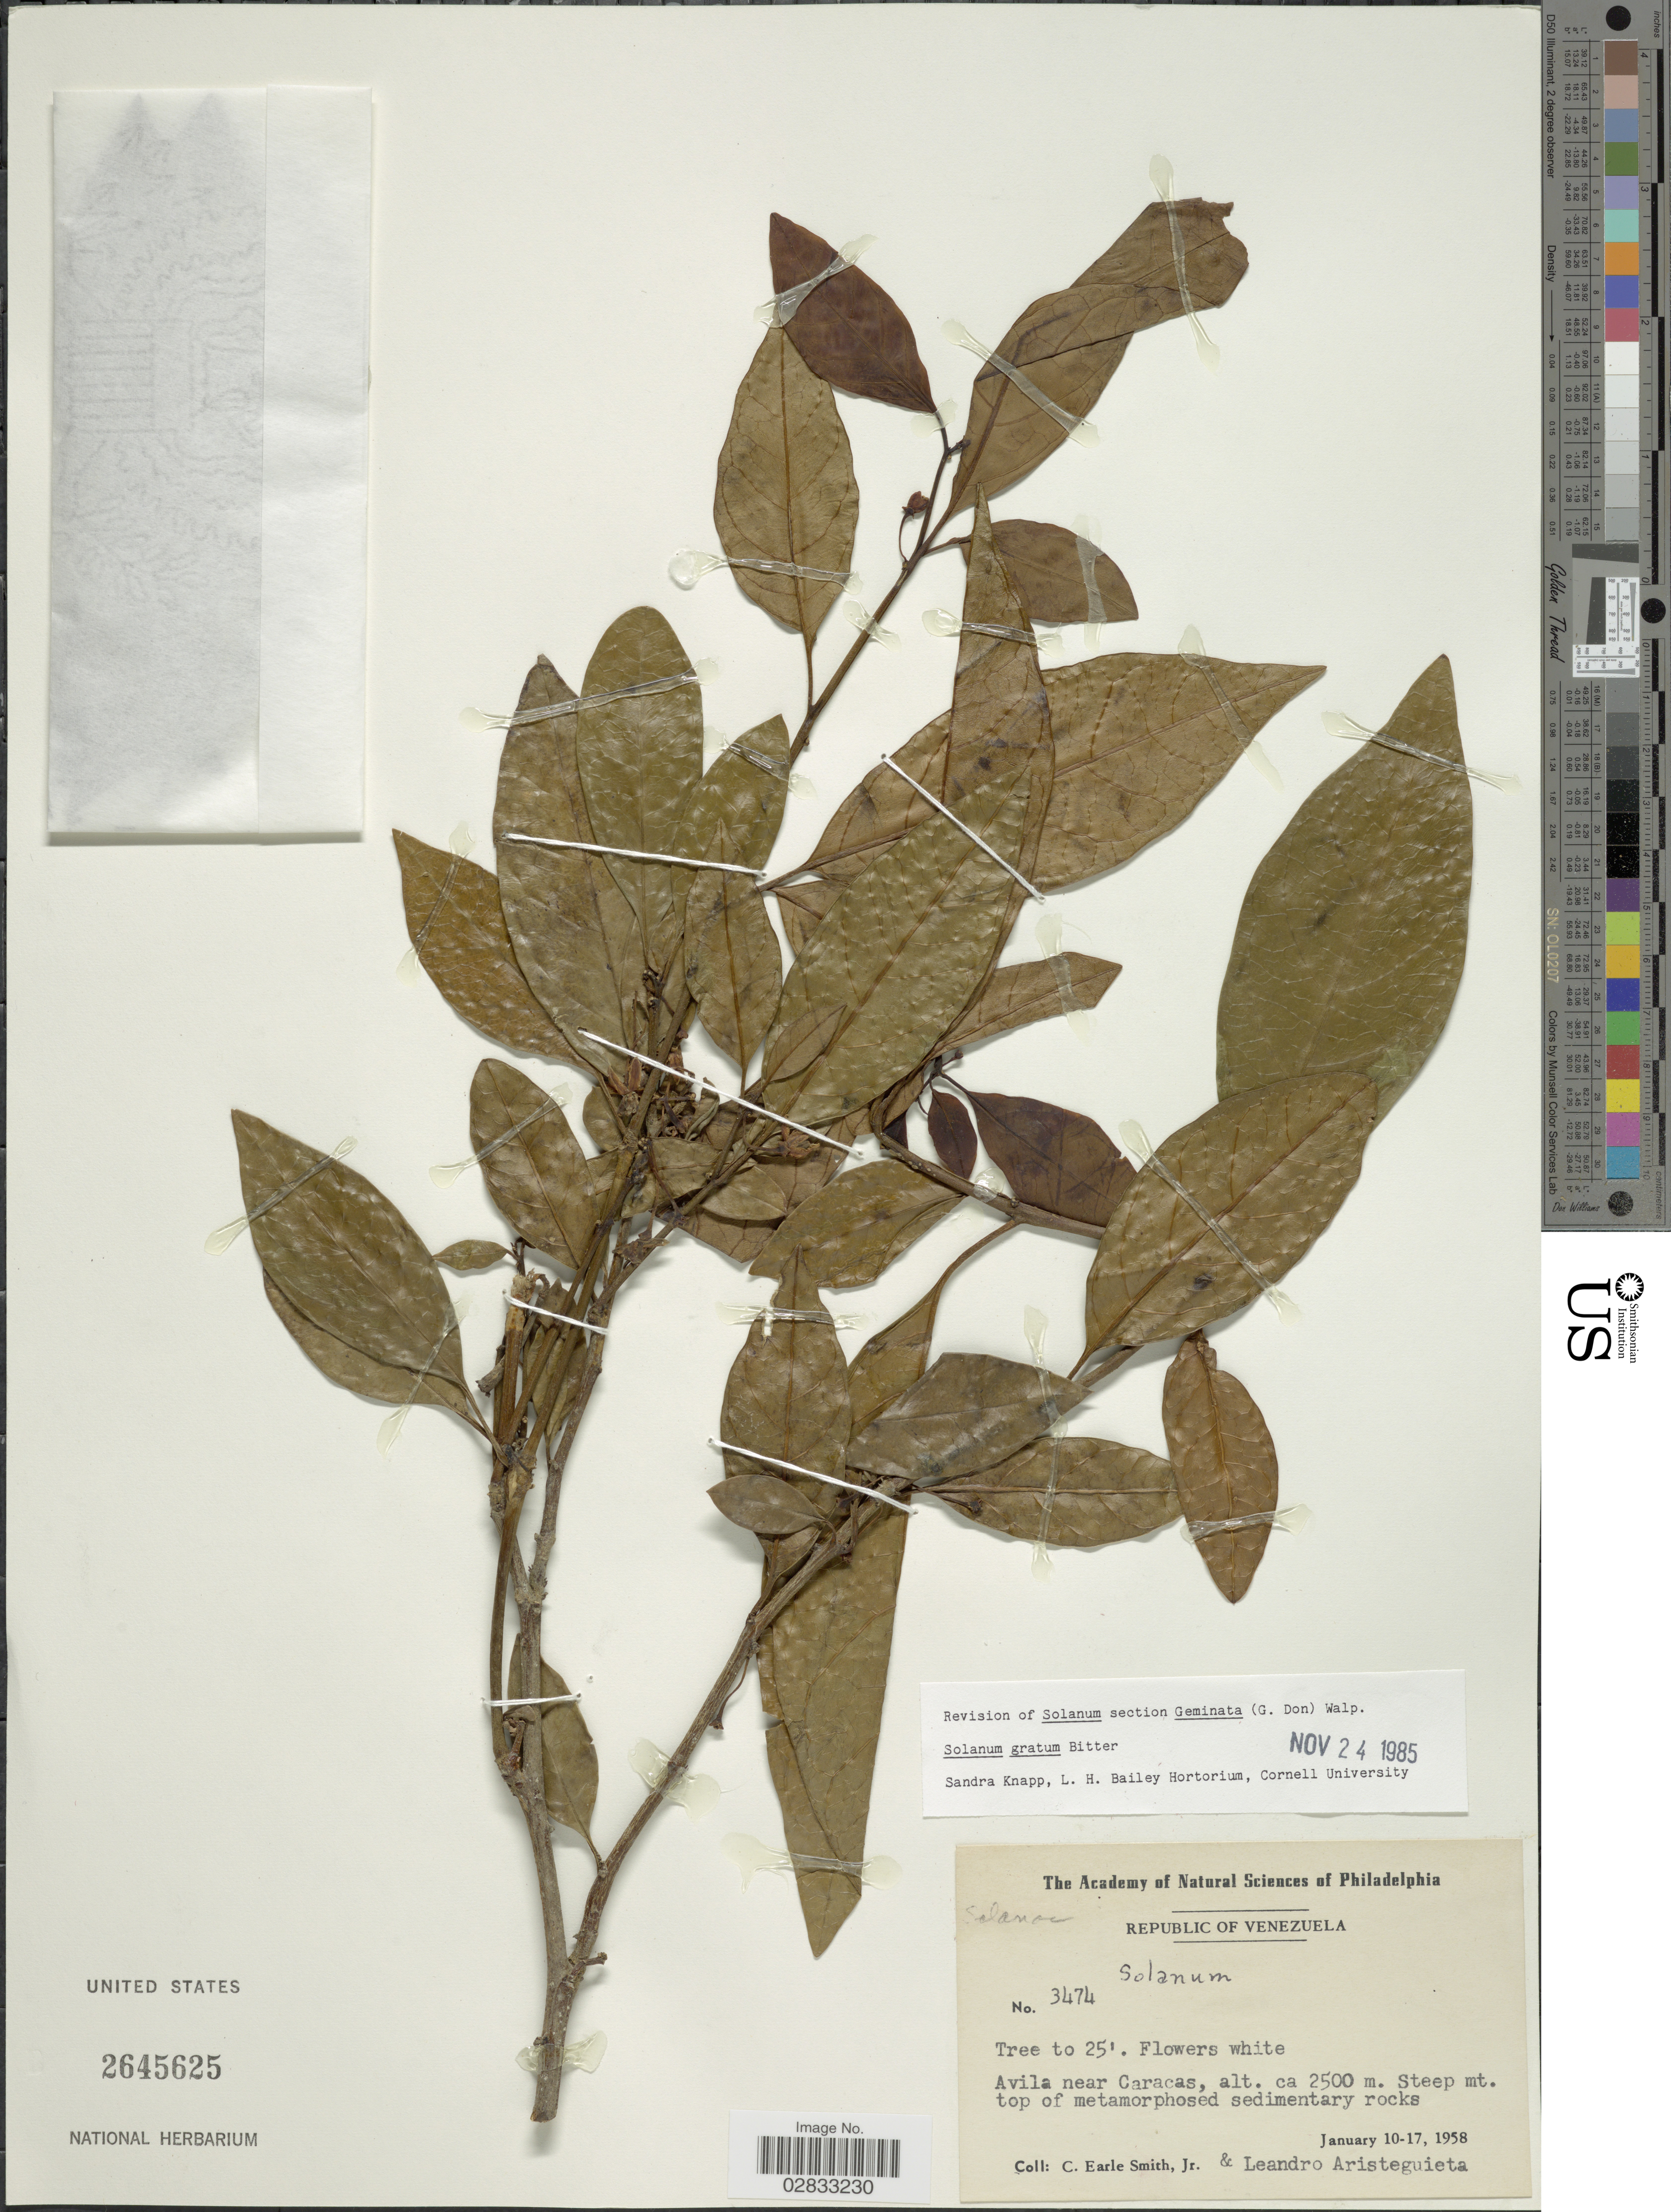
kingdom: Plantae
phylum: Tracheophyta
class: Magnoliopsida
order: Solanales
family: Solanaceae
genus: Solanum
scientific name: Solanum gratum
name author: Bitter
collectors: C. E. Smith Jr. & L. Aristeguieta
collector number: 3474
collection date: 1958-01-10/1958-01-17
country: Venezuela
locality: Avila near Caracas. Steep mt. top of metamorphosed sedimentary rocks.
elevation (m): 2500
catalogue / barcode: US 2645625